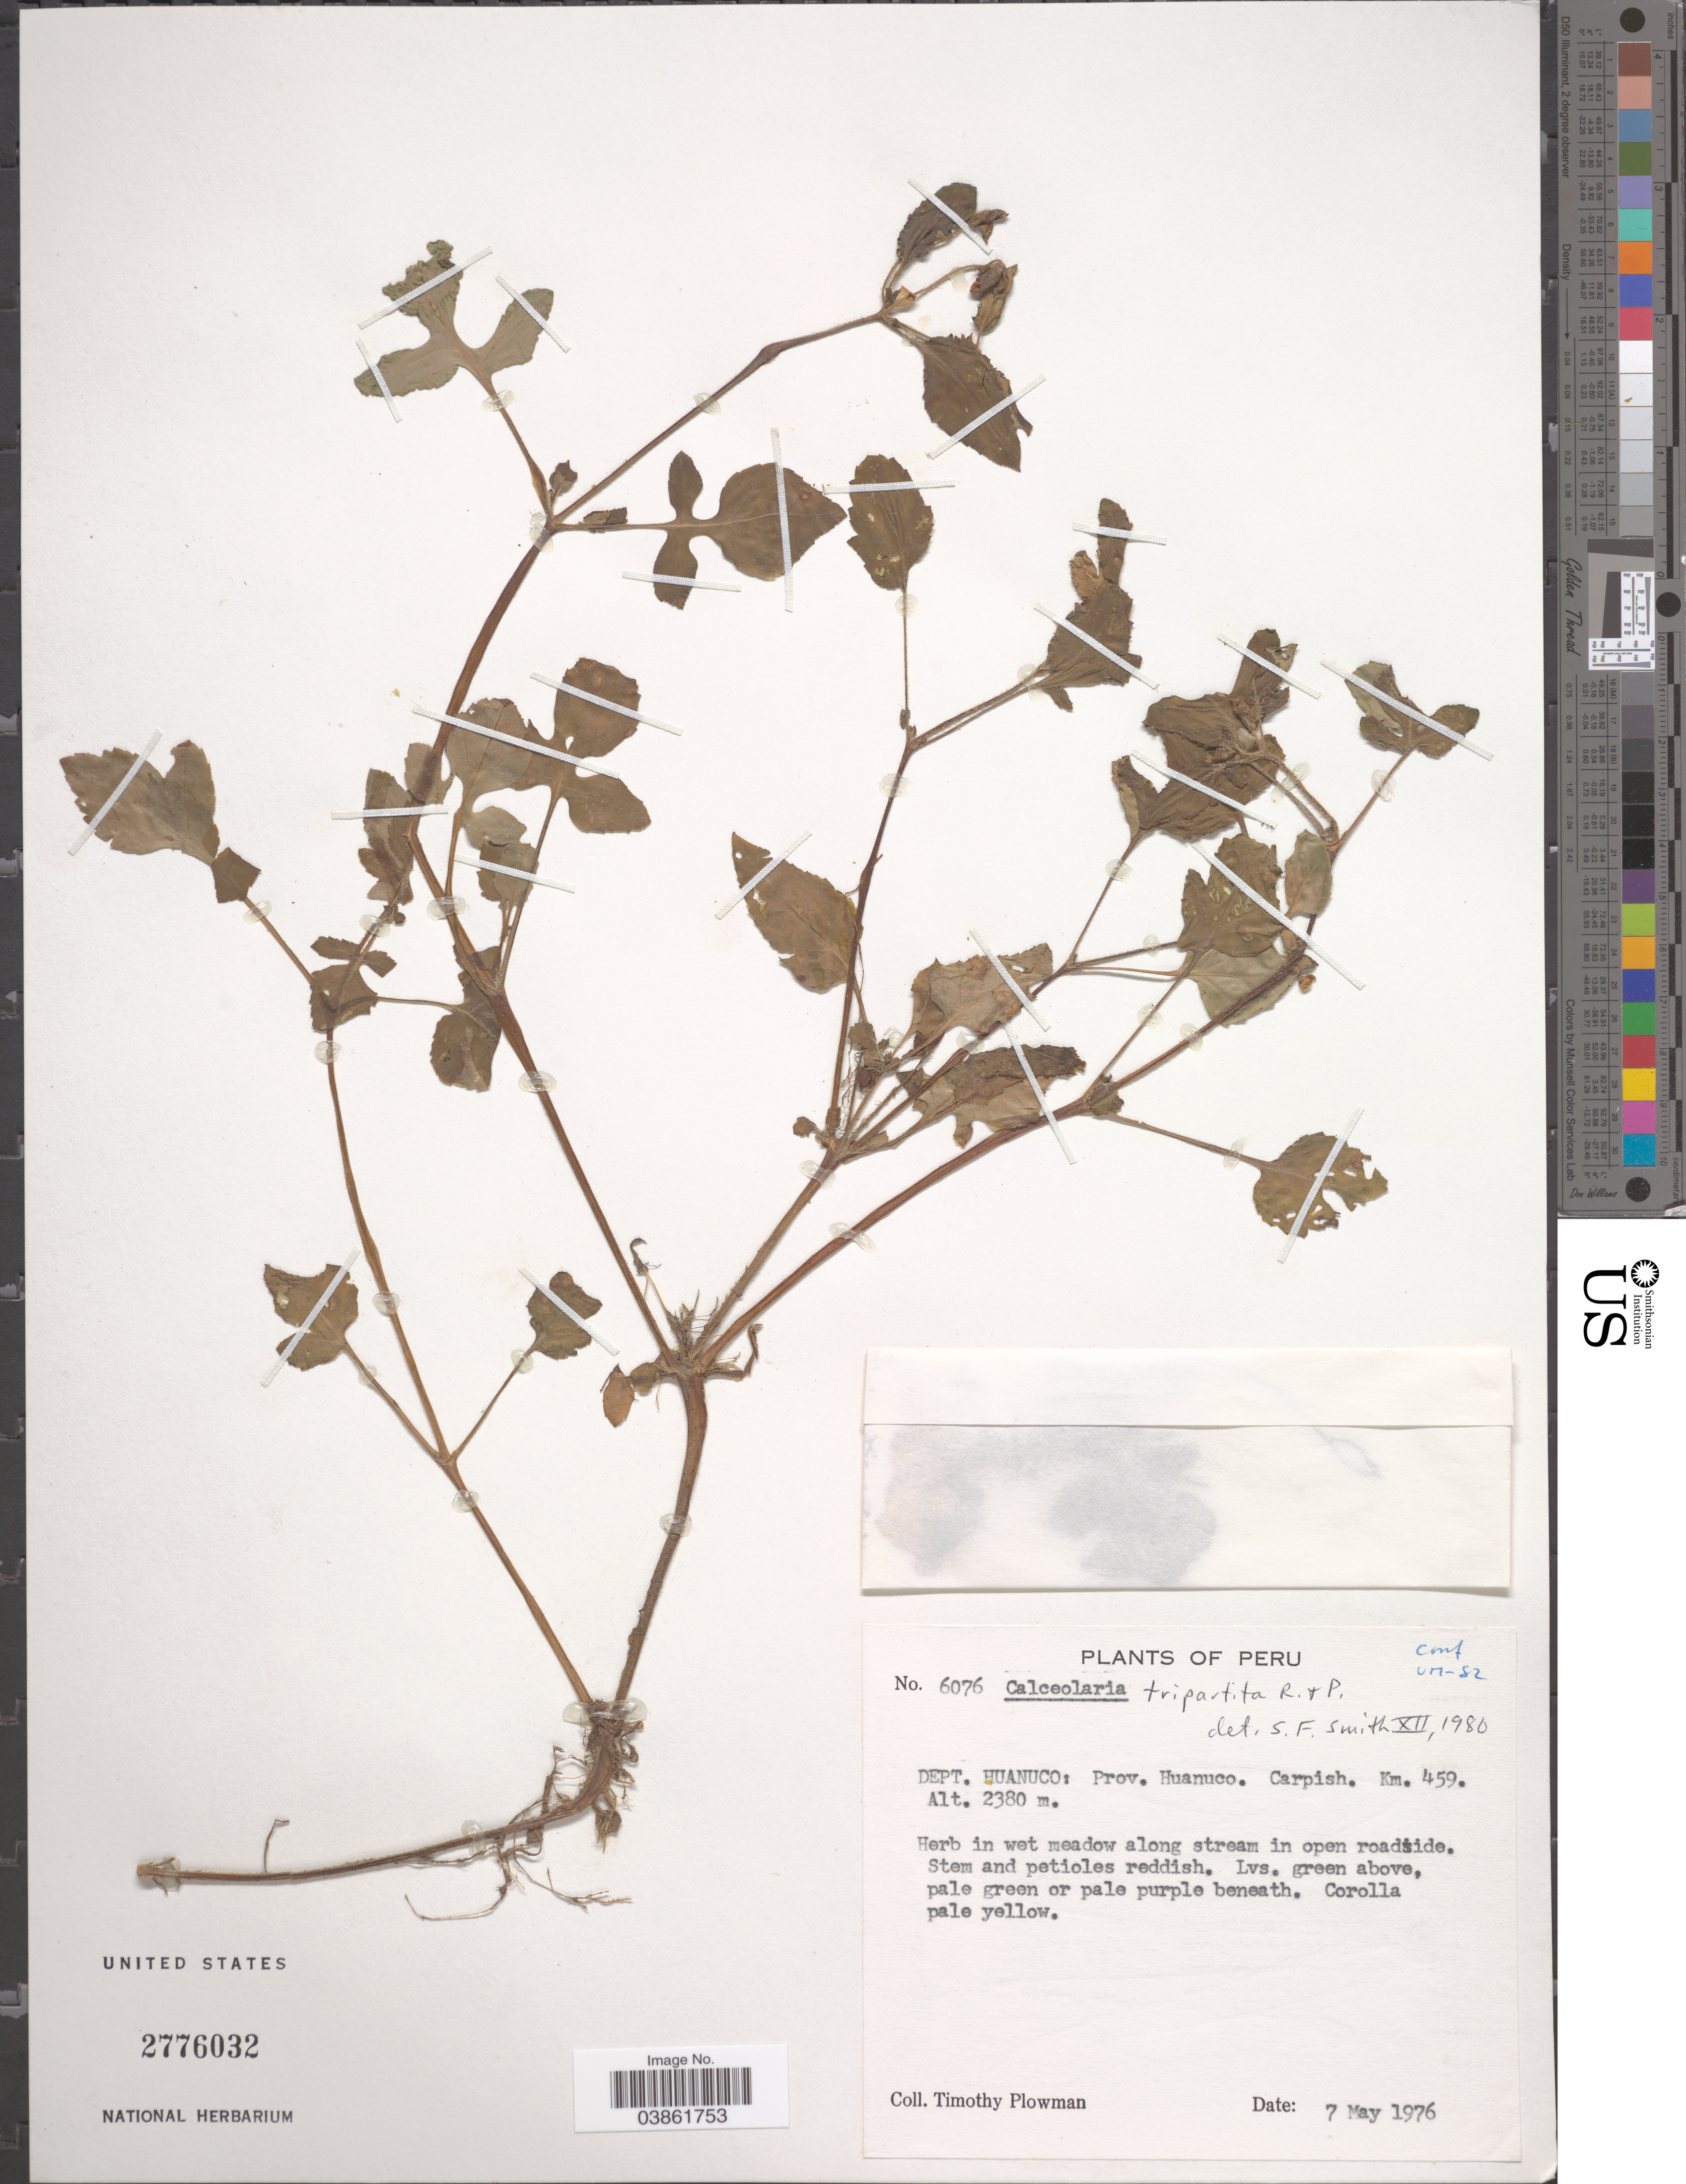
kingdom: Plantae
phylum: Tracheophyta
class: Magnoliopsida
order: Lamiales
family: Calceolariaceae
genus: Calceolaria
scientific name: Calceolaria tripartita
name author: Ruiz & Pav.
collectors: T. Plowman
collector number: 6076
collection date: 1976-05-07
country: Peru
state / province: Huánuco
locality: Dept. Huanuco: Prov. Huanuco. Carpish. Km. 459.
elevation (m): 2380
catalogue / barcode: US 2776032